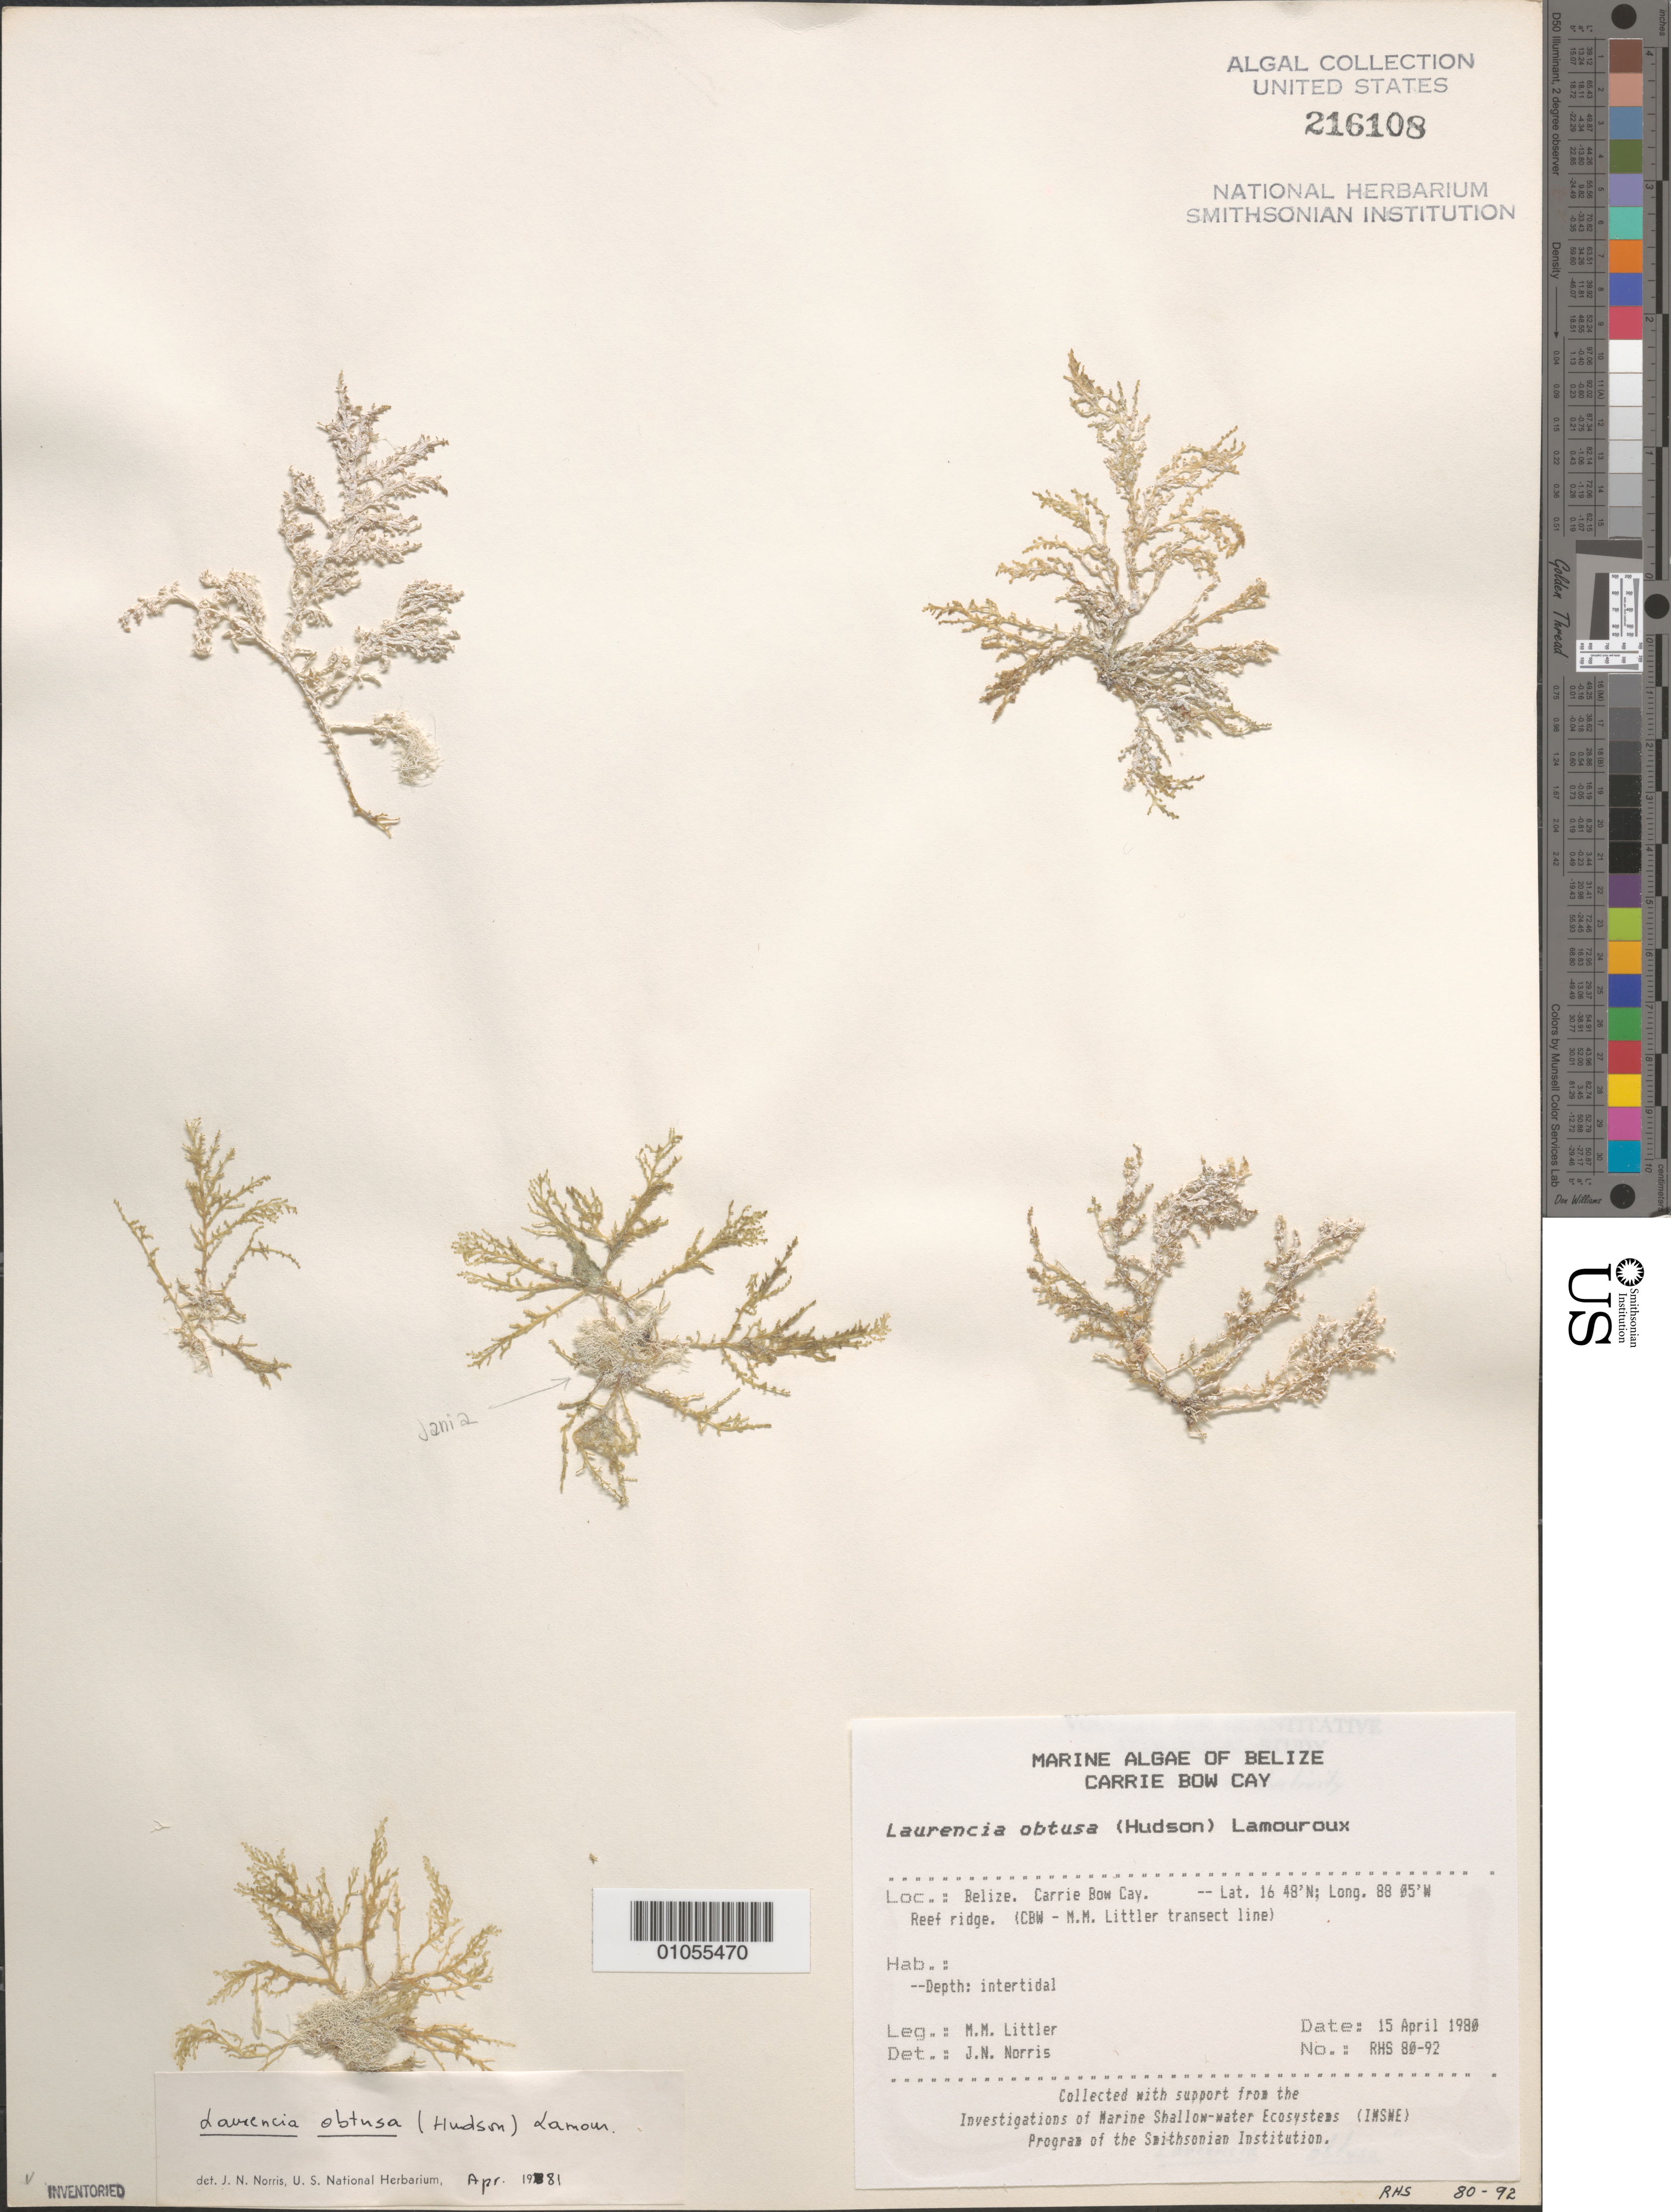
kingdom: Plantae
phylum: Rhodophyta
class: Florideophyceae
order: Ceramiales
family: Rhodomelaceae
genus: Laurencia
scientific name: Laurencia obtusa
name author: (Huds.) J.V.Lamouroux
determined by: Norris, James N.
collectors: M. M. Littler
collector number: RHS 80-92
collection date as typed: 15 Apr 1980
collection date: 1980-04-15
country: Belize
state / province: Stann Creek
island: Carrie Bow Cay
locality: Reef ridge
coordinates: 16 48'N, 88 05'W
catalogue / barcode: US 216108